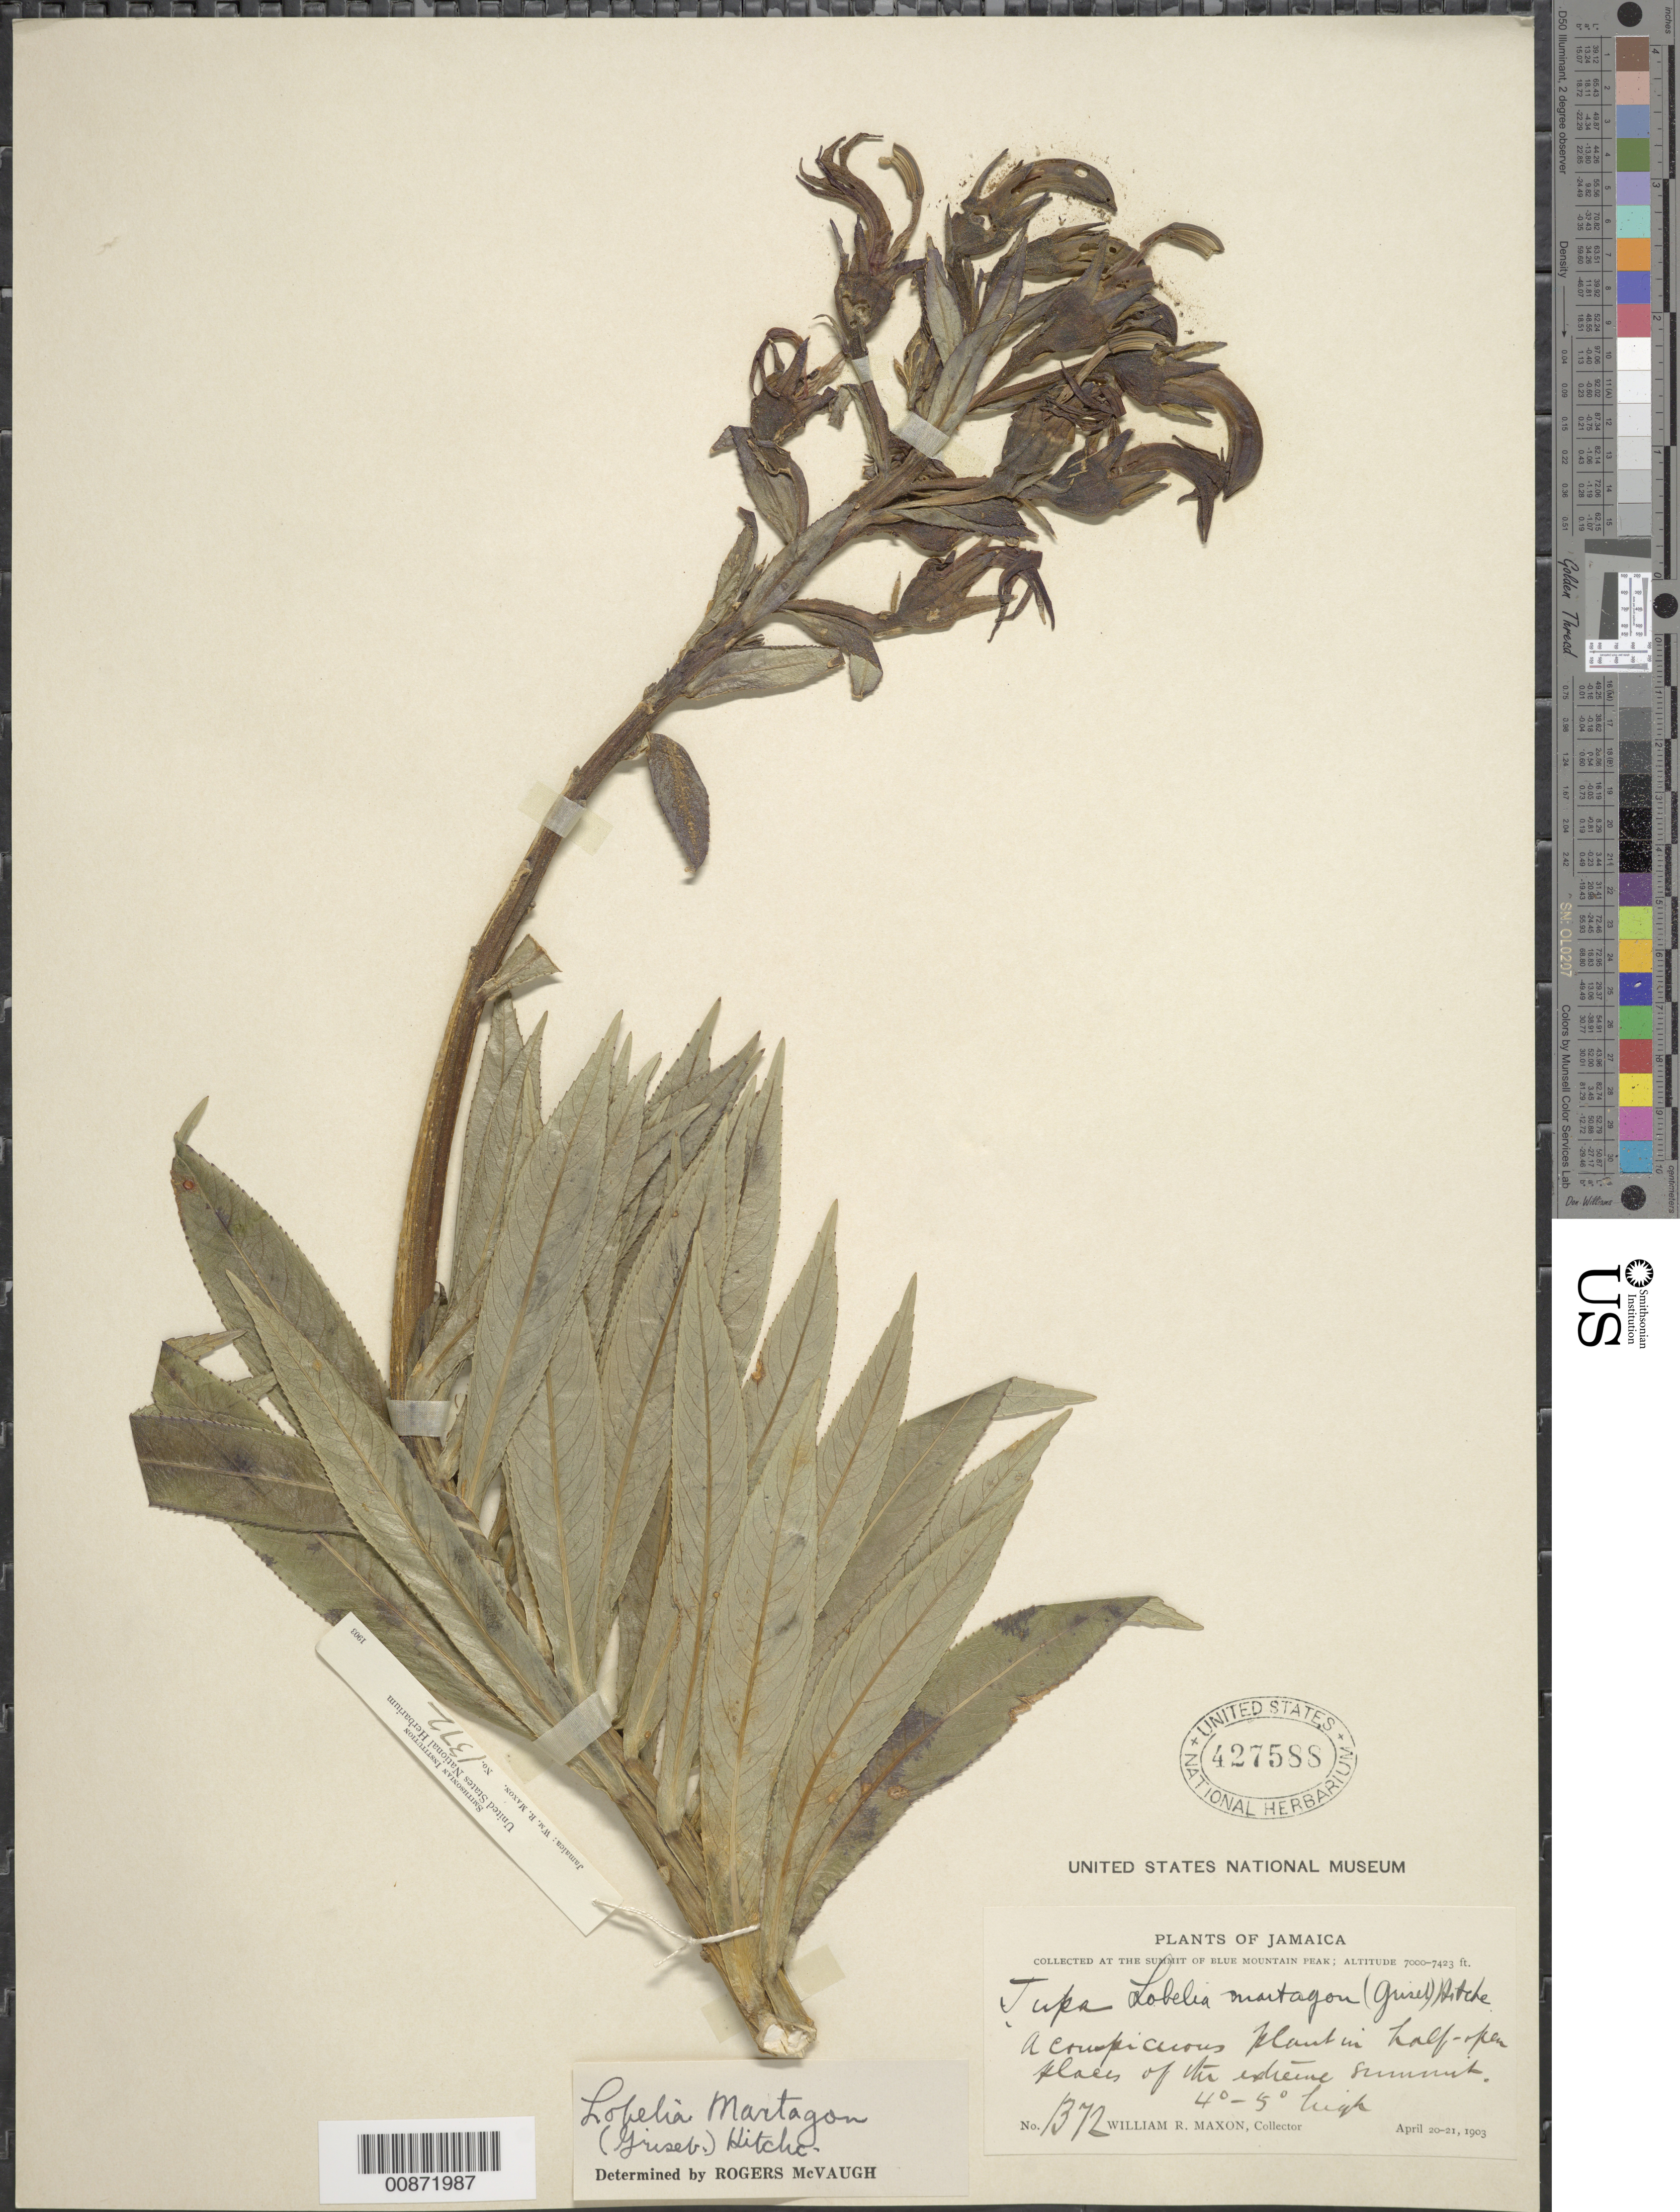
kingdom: Plantae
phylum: Tracheophyta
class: Magnoliopsida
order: Asterales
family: Campanulaceae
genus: Lobelia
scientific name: Lobelia martagon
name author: (Griseb.) Hitchc.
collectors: W. R. Maxon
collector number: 1372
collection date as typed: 20 Apr 1903 to 21 Apr 1903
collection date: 1903-04-20/1903-04-21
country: Jamaica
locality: At summit of Blue Mountain Peak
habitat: In half-open places of the exreme mountain summit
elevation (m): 2134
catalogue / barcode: US 427588